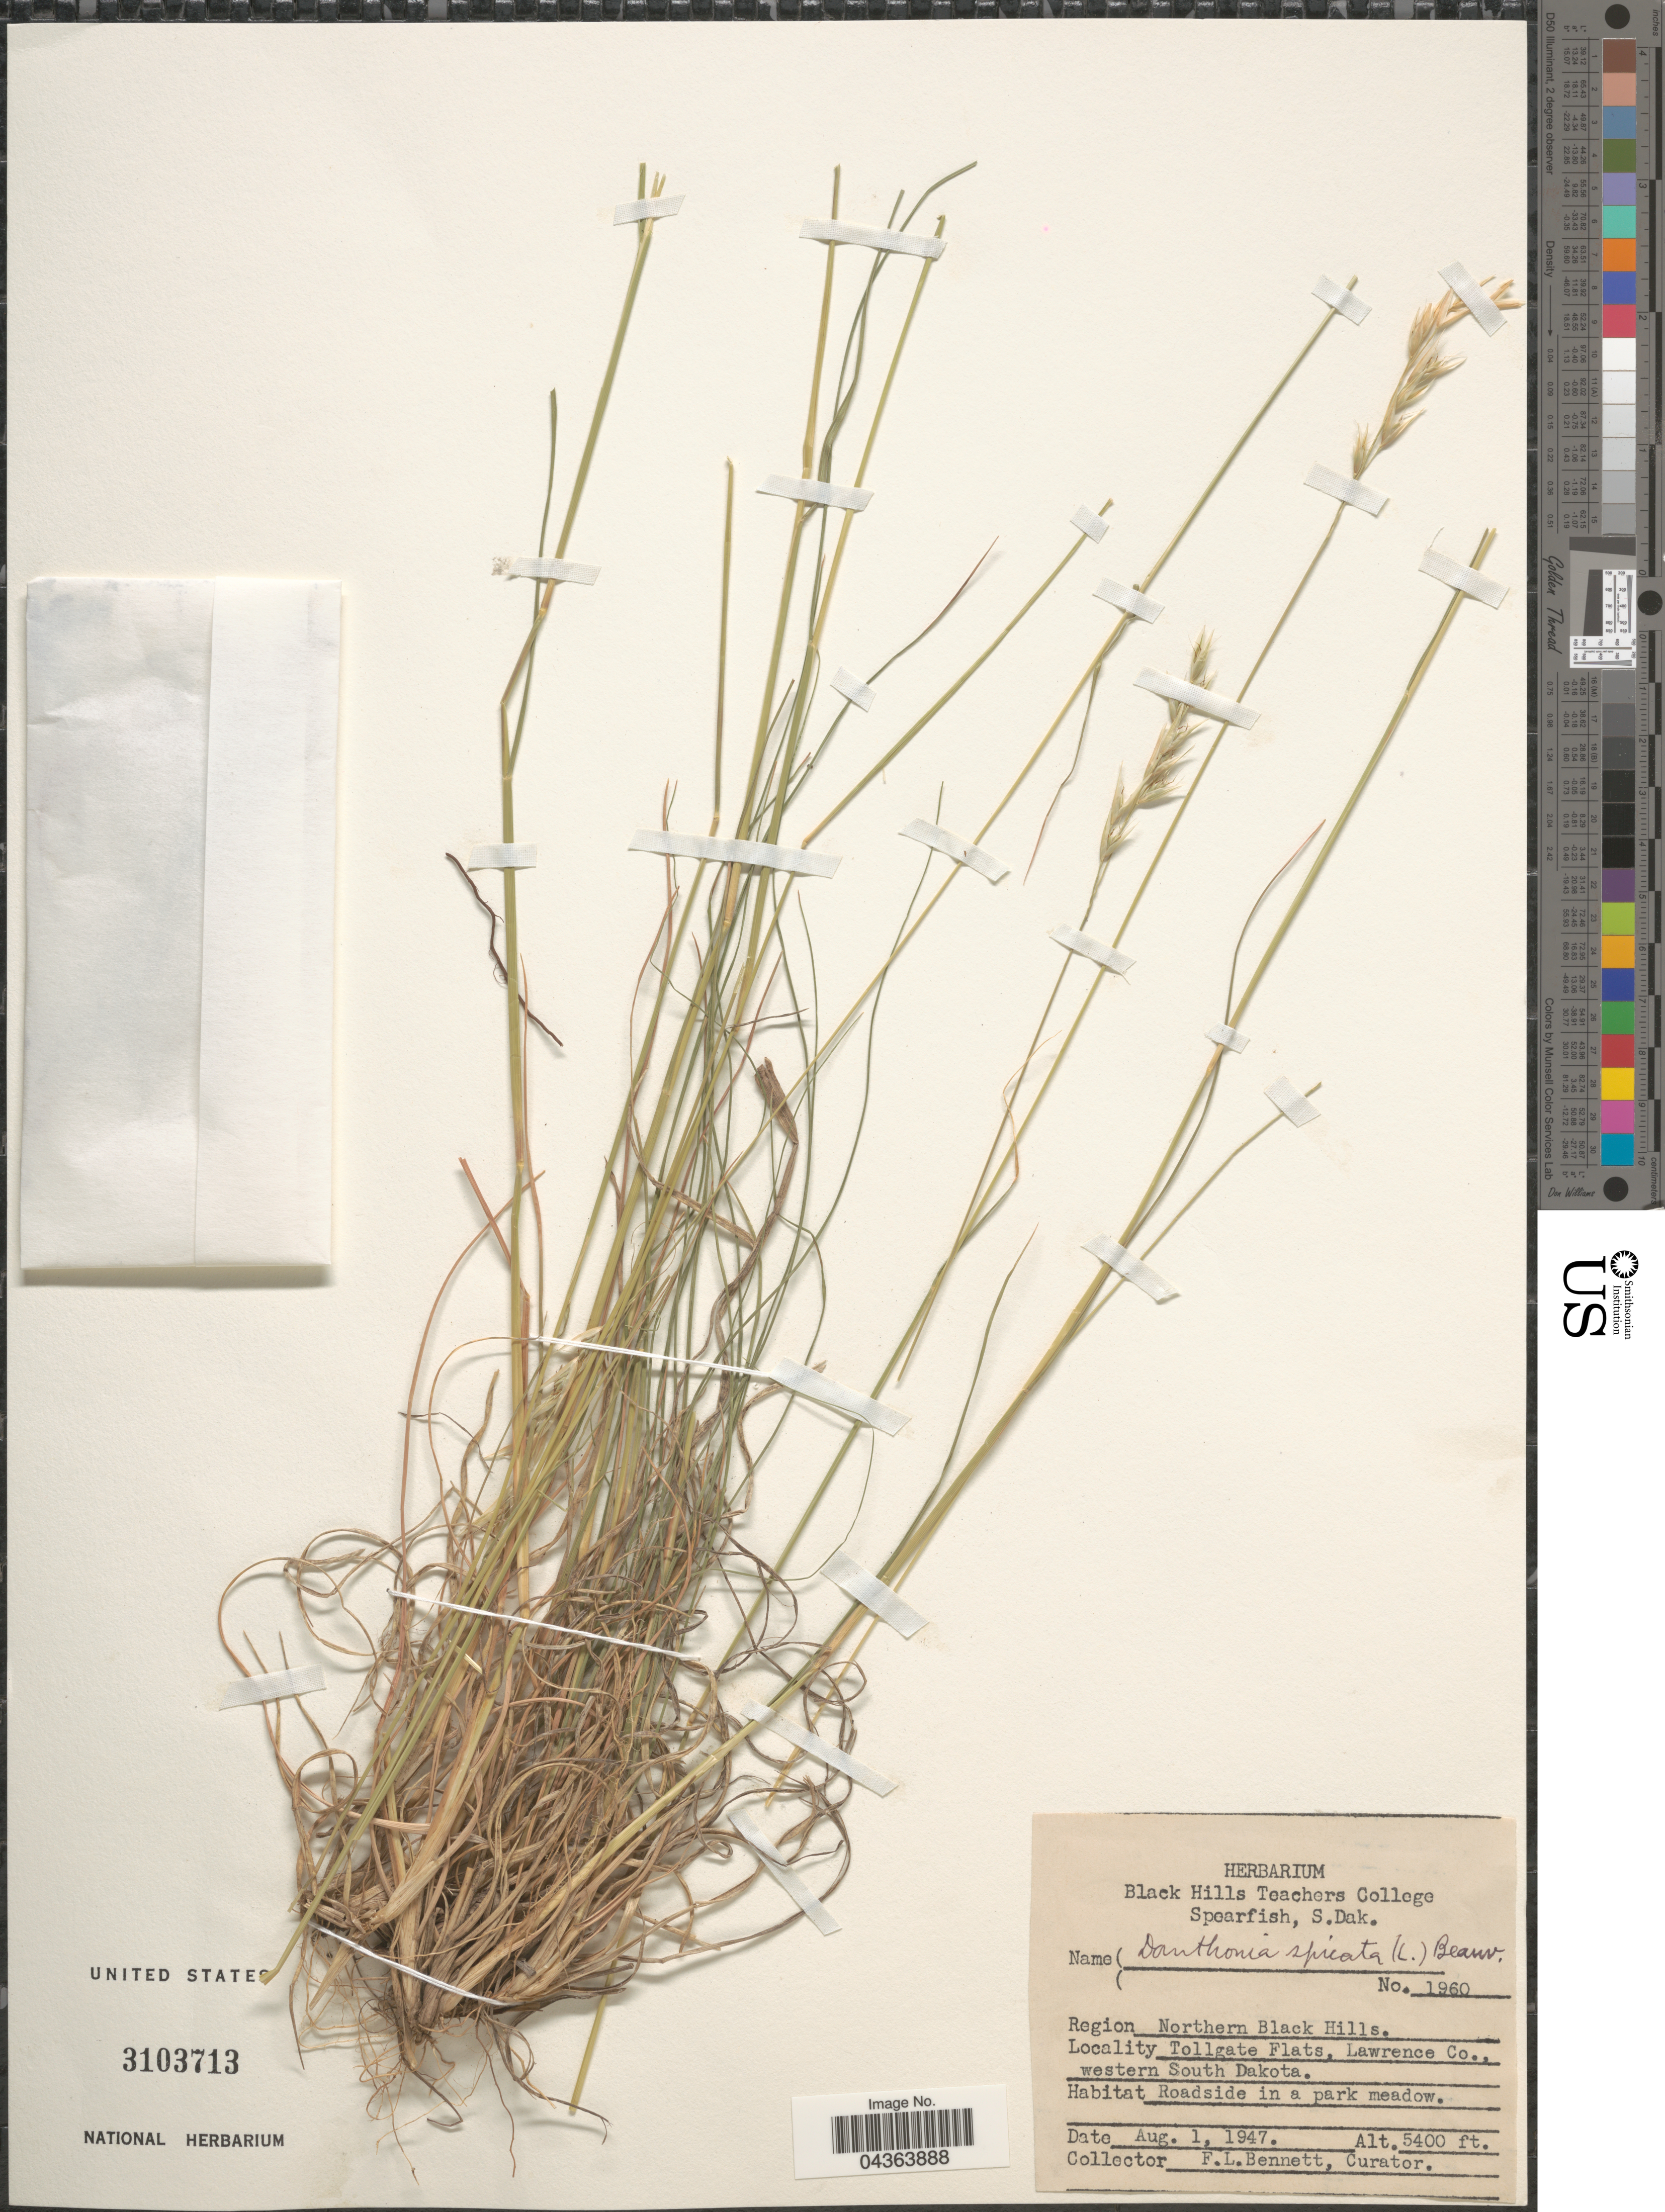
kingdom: Plantae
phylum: Tracheophyta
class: Liliopsida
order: Poales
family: Poaceae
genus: Danthonia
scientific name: Danthonia spicata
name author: (L.) P. Beauv. ex Roem. & Schult.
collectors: F. Bennett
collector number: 1960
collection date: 1947-08-01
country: United States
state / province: South Dakota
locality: Region Northern Black Hills. Tollgate Flatts, Lawrence Co., western South Dakota.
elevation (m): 1646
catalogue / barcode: US 3103713